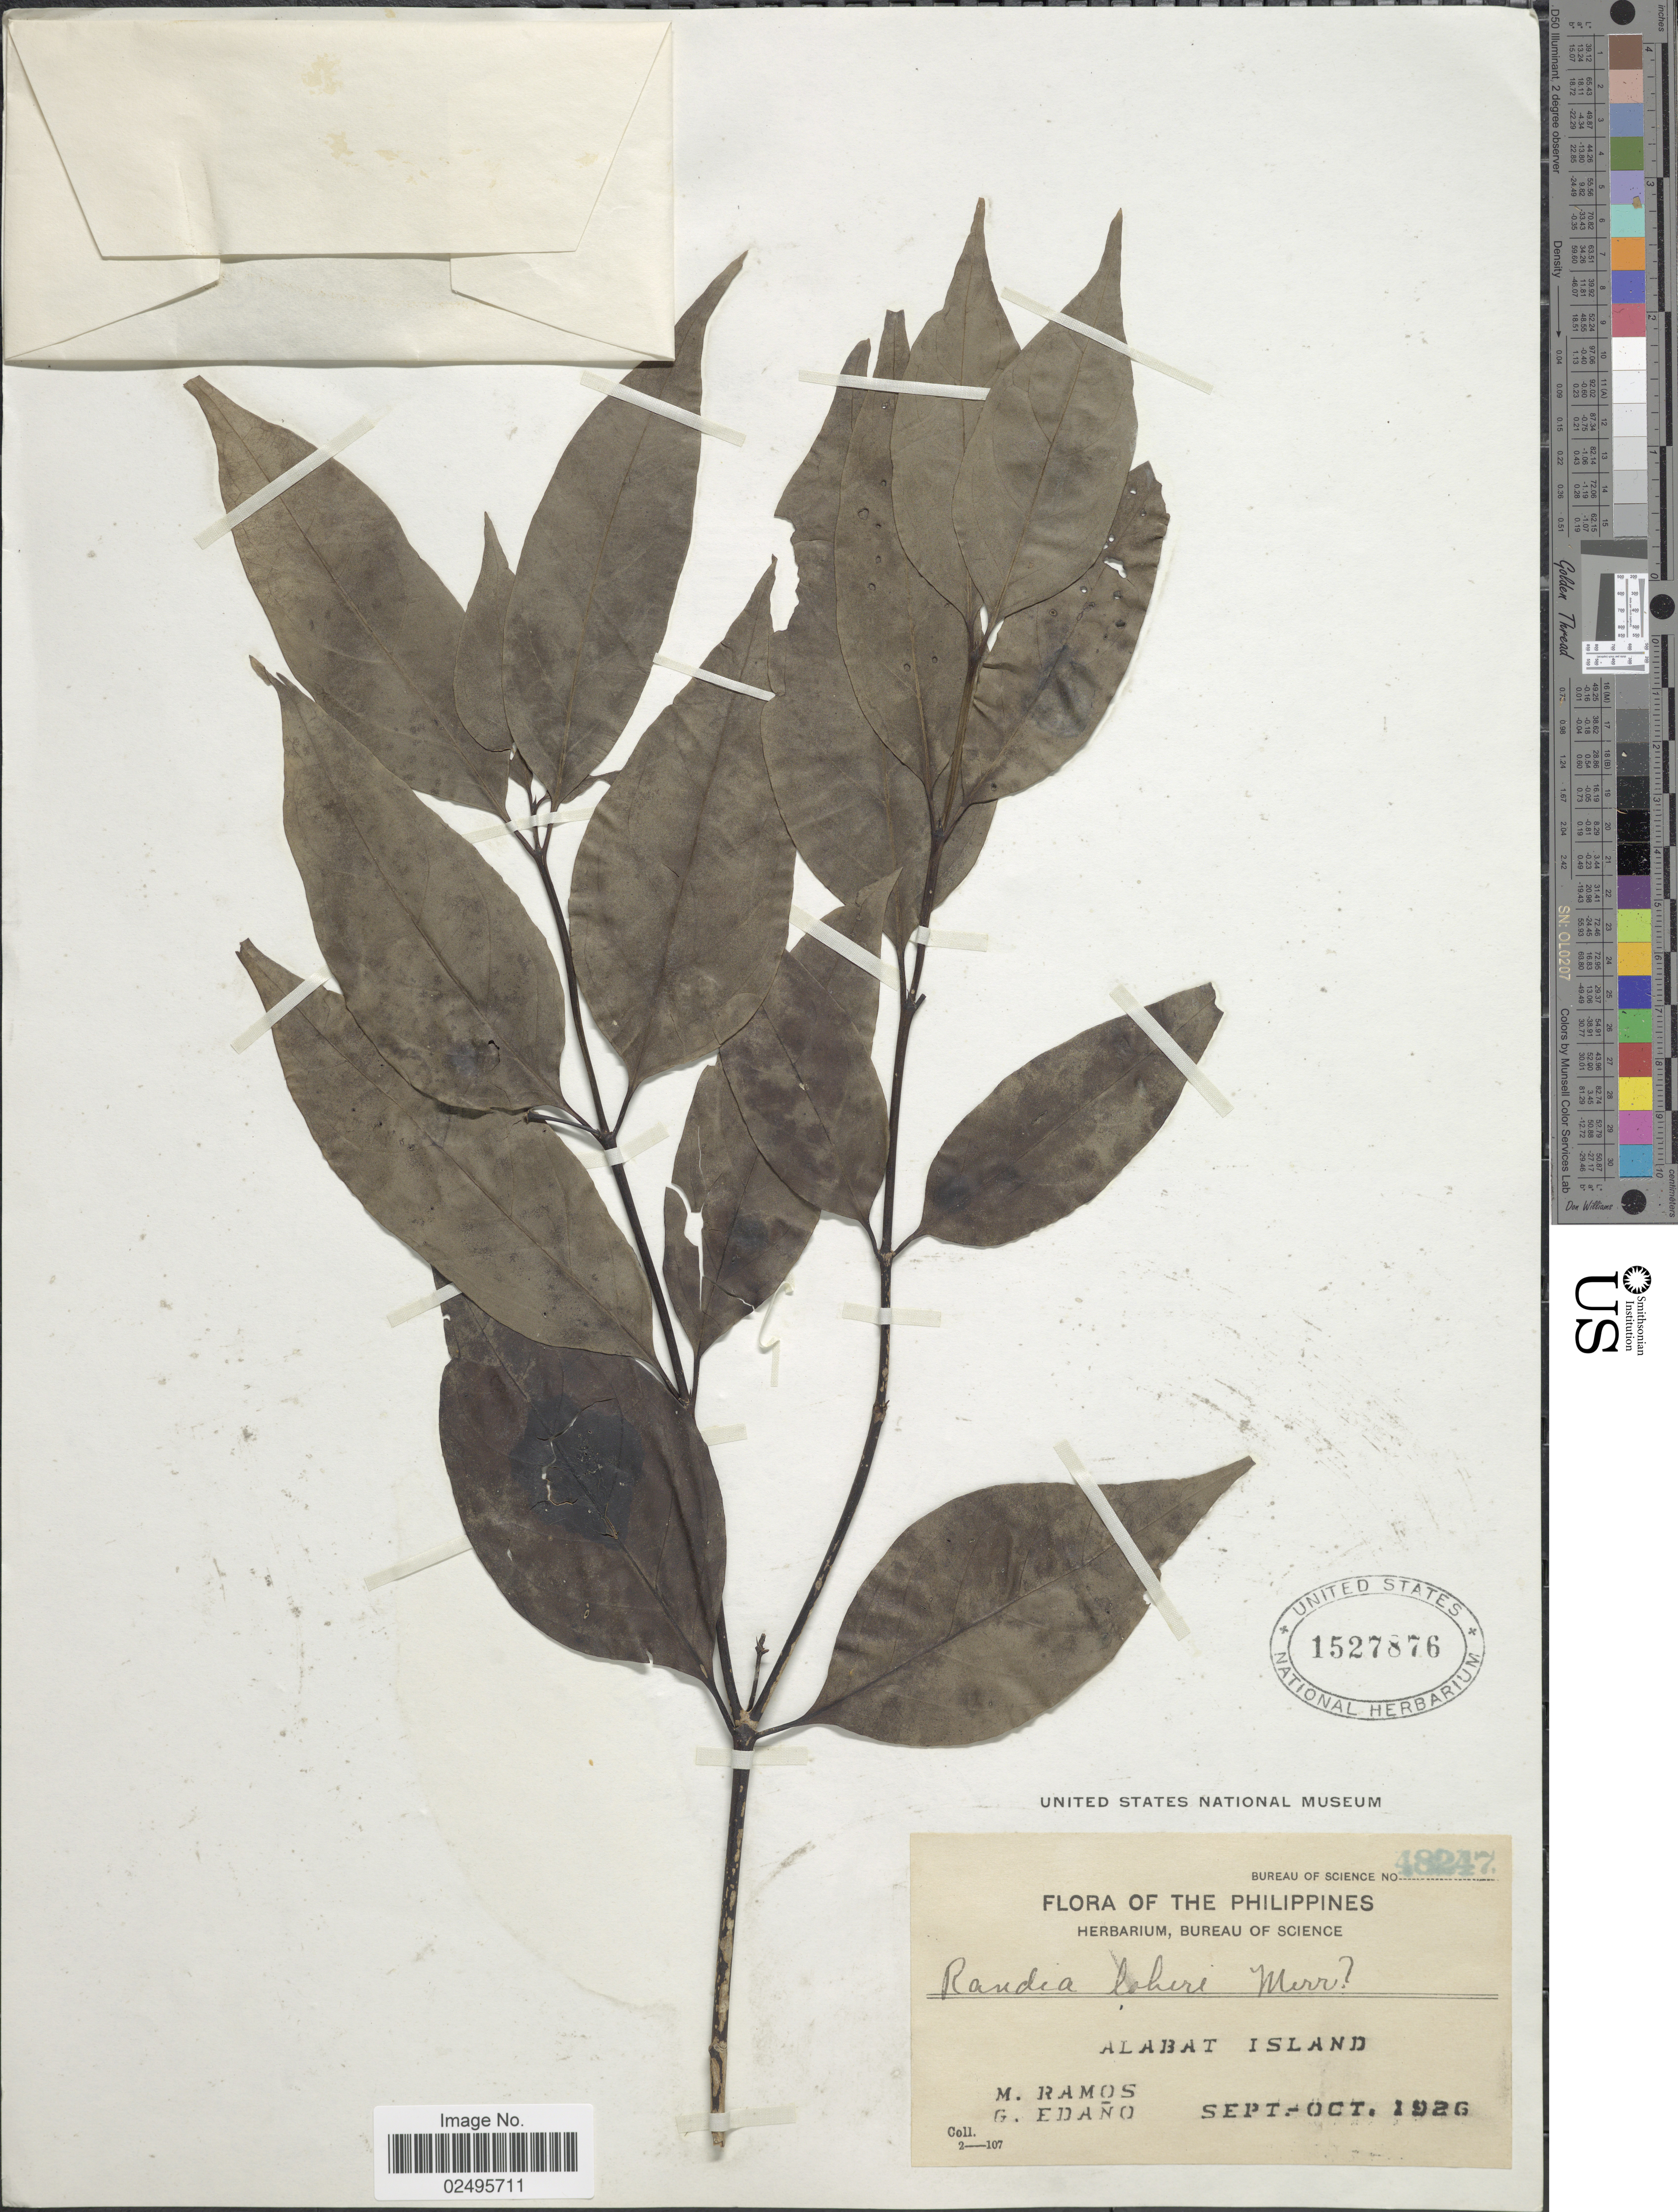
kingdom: Plantae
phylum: Tracheophyta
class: Magnoliopsida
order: Gentianales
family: Rubiaceae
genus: Aidia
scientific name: Aidia bakeri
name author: (Merr.) Ridsdale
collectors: M. Ramos & G. Edaño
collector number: Bureau of Science 48247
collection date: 1926-09/1926-10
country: Philippines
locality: Alabat Island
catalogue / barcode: US 1527876